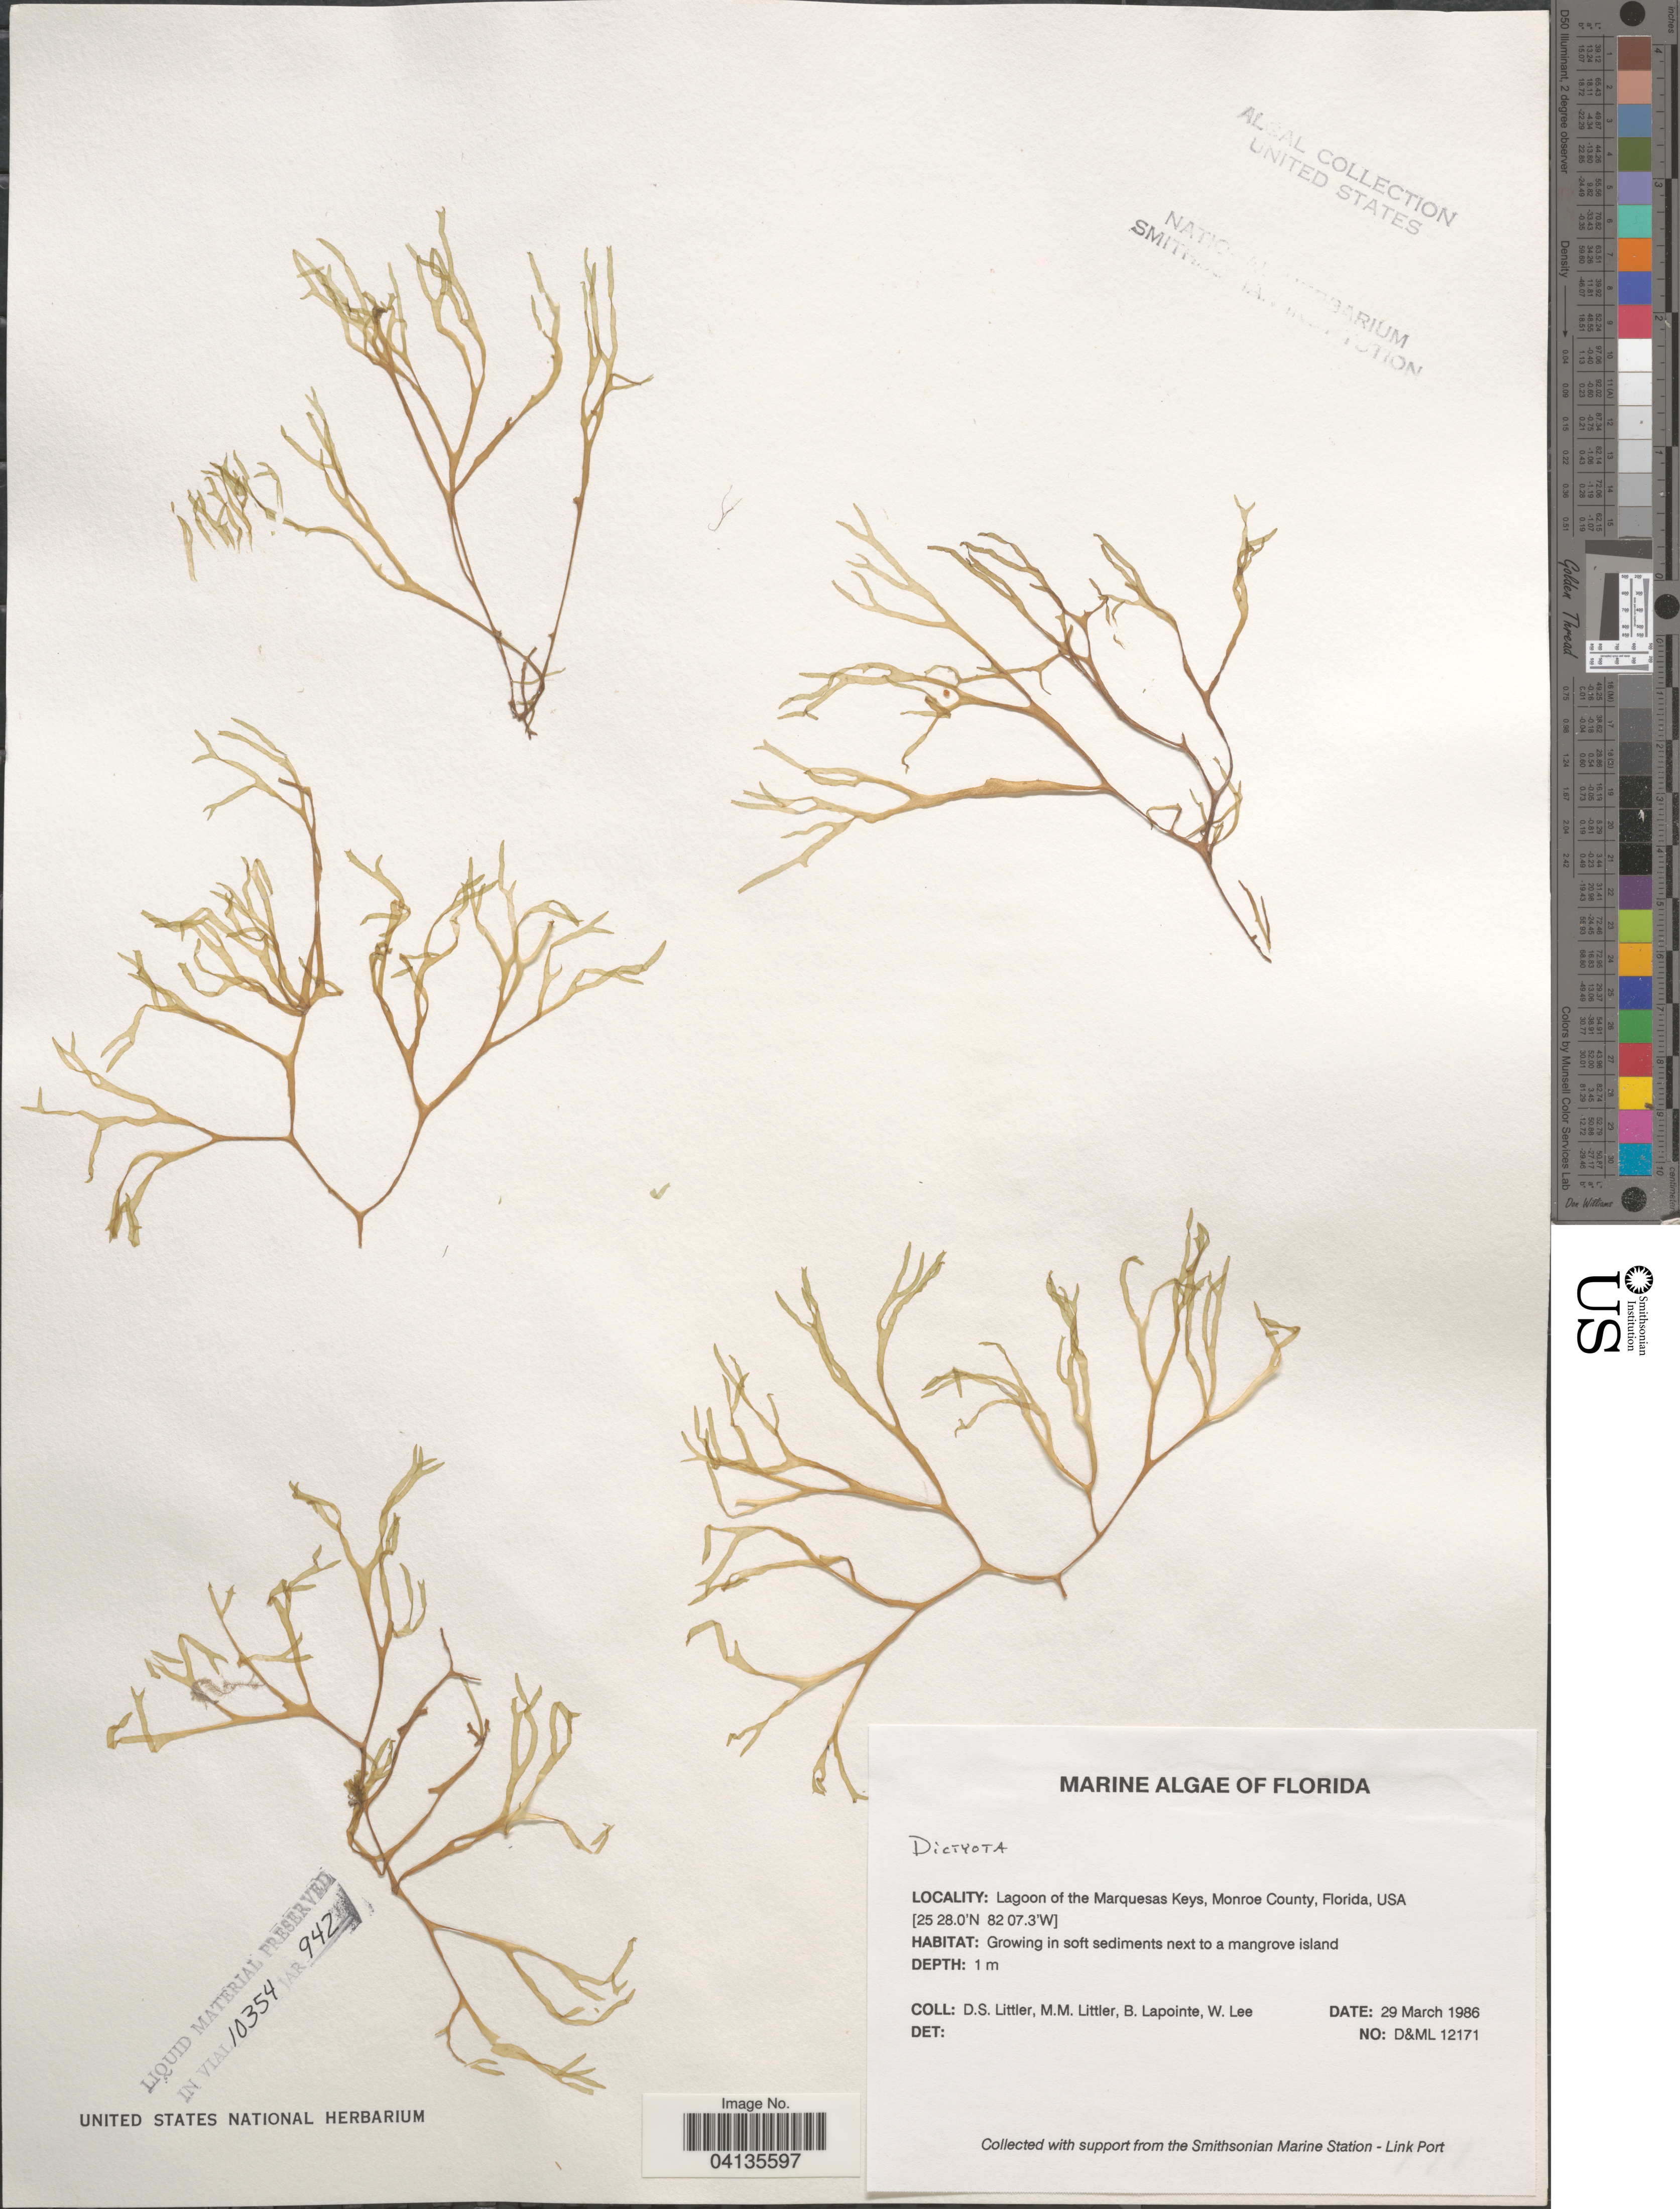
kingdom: Chromista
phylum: Ochrophyta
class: Phaeophyceae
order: Dictyotales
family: Dictyotaceae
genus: Dictyota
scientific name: Dictyota sp.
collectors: D. S. Littler, B. Lapointe & W. Lee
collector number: D&ML12171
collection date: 1986-03-29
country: United States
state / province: Florida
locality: Lagoon of the Marquesas Keys, Monroe County.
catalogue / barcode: US 238616